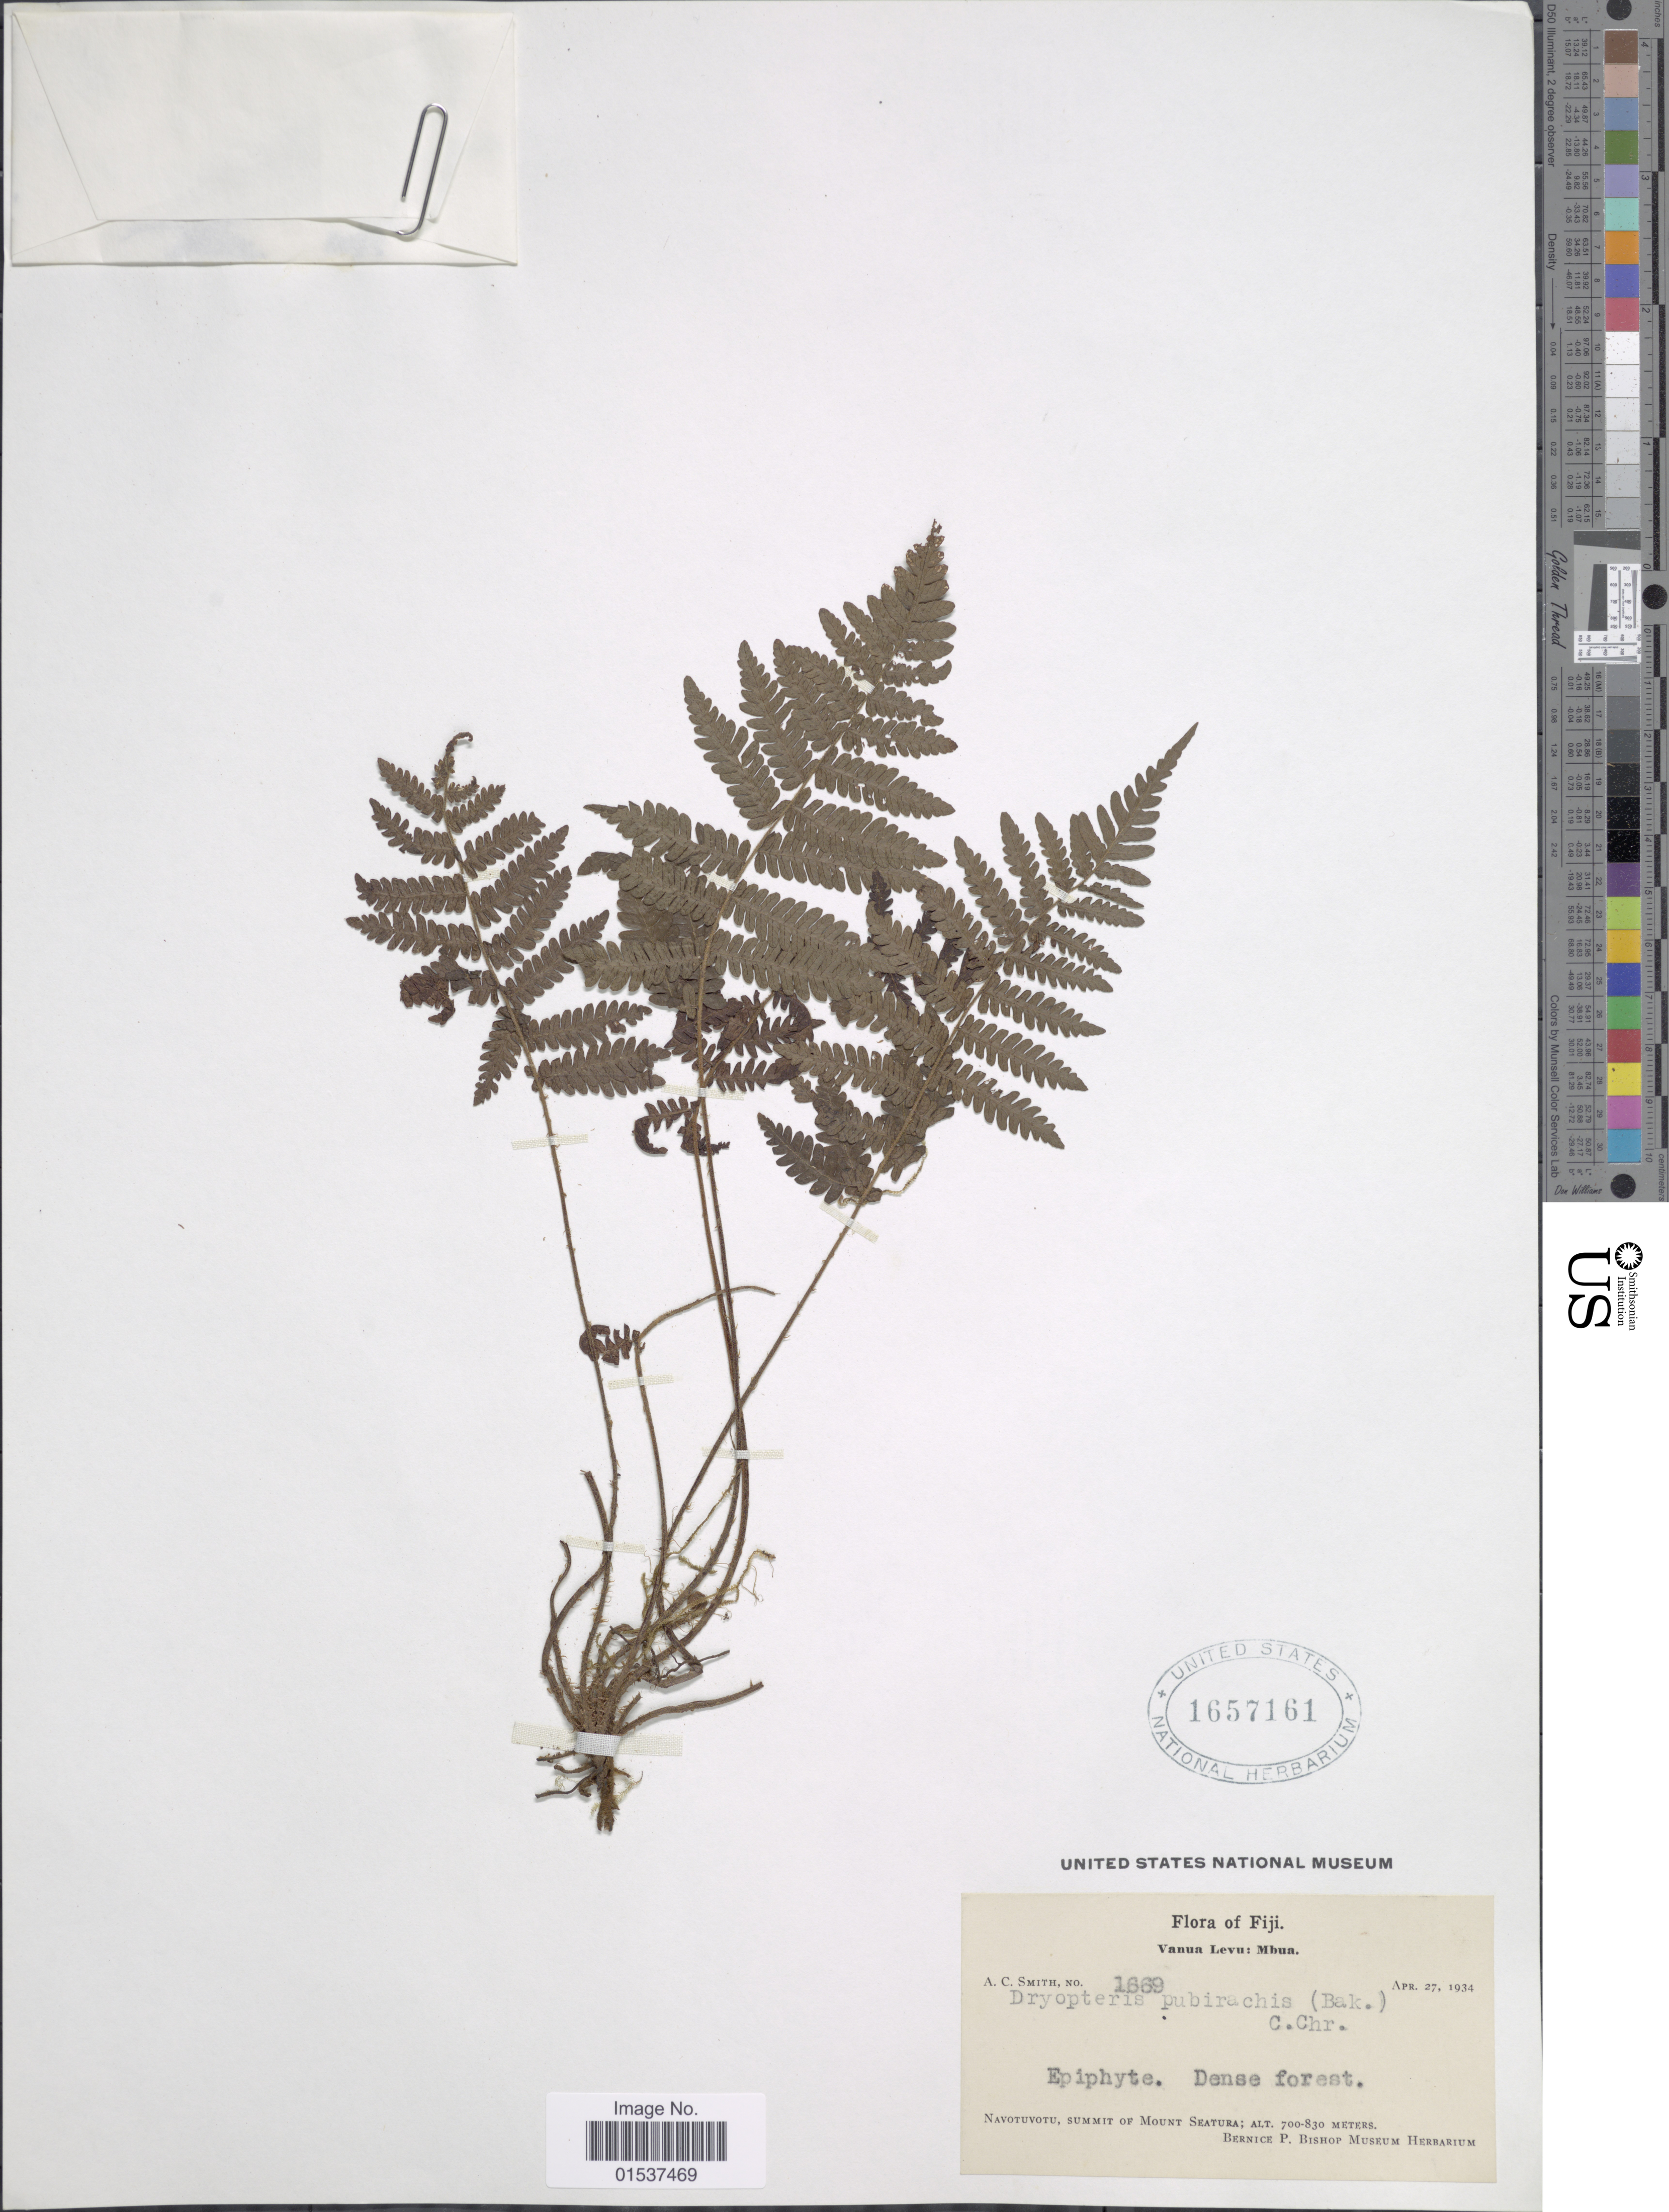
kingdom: Plantae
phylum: Tracheophyta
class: Polypodiopsida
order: Polypodiales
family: Thelypteridaceae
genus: Coryphopteris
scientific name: Coryphopteris pubirachis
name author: (Baker) Holttum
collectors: A. C. Smith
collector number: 1669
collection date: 1934-04-27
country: Fiji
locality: Vanua Levu: Mbua. Navotuvotu, summit of Mount Seatura.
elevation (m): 700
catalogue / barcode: US 1657161